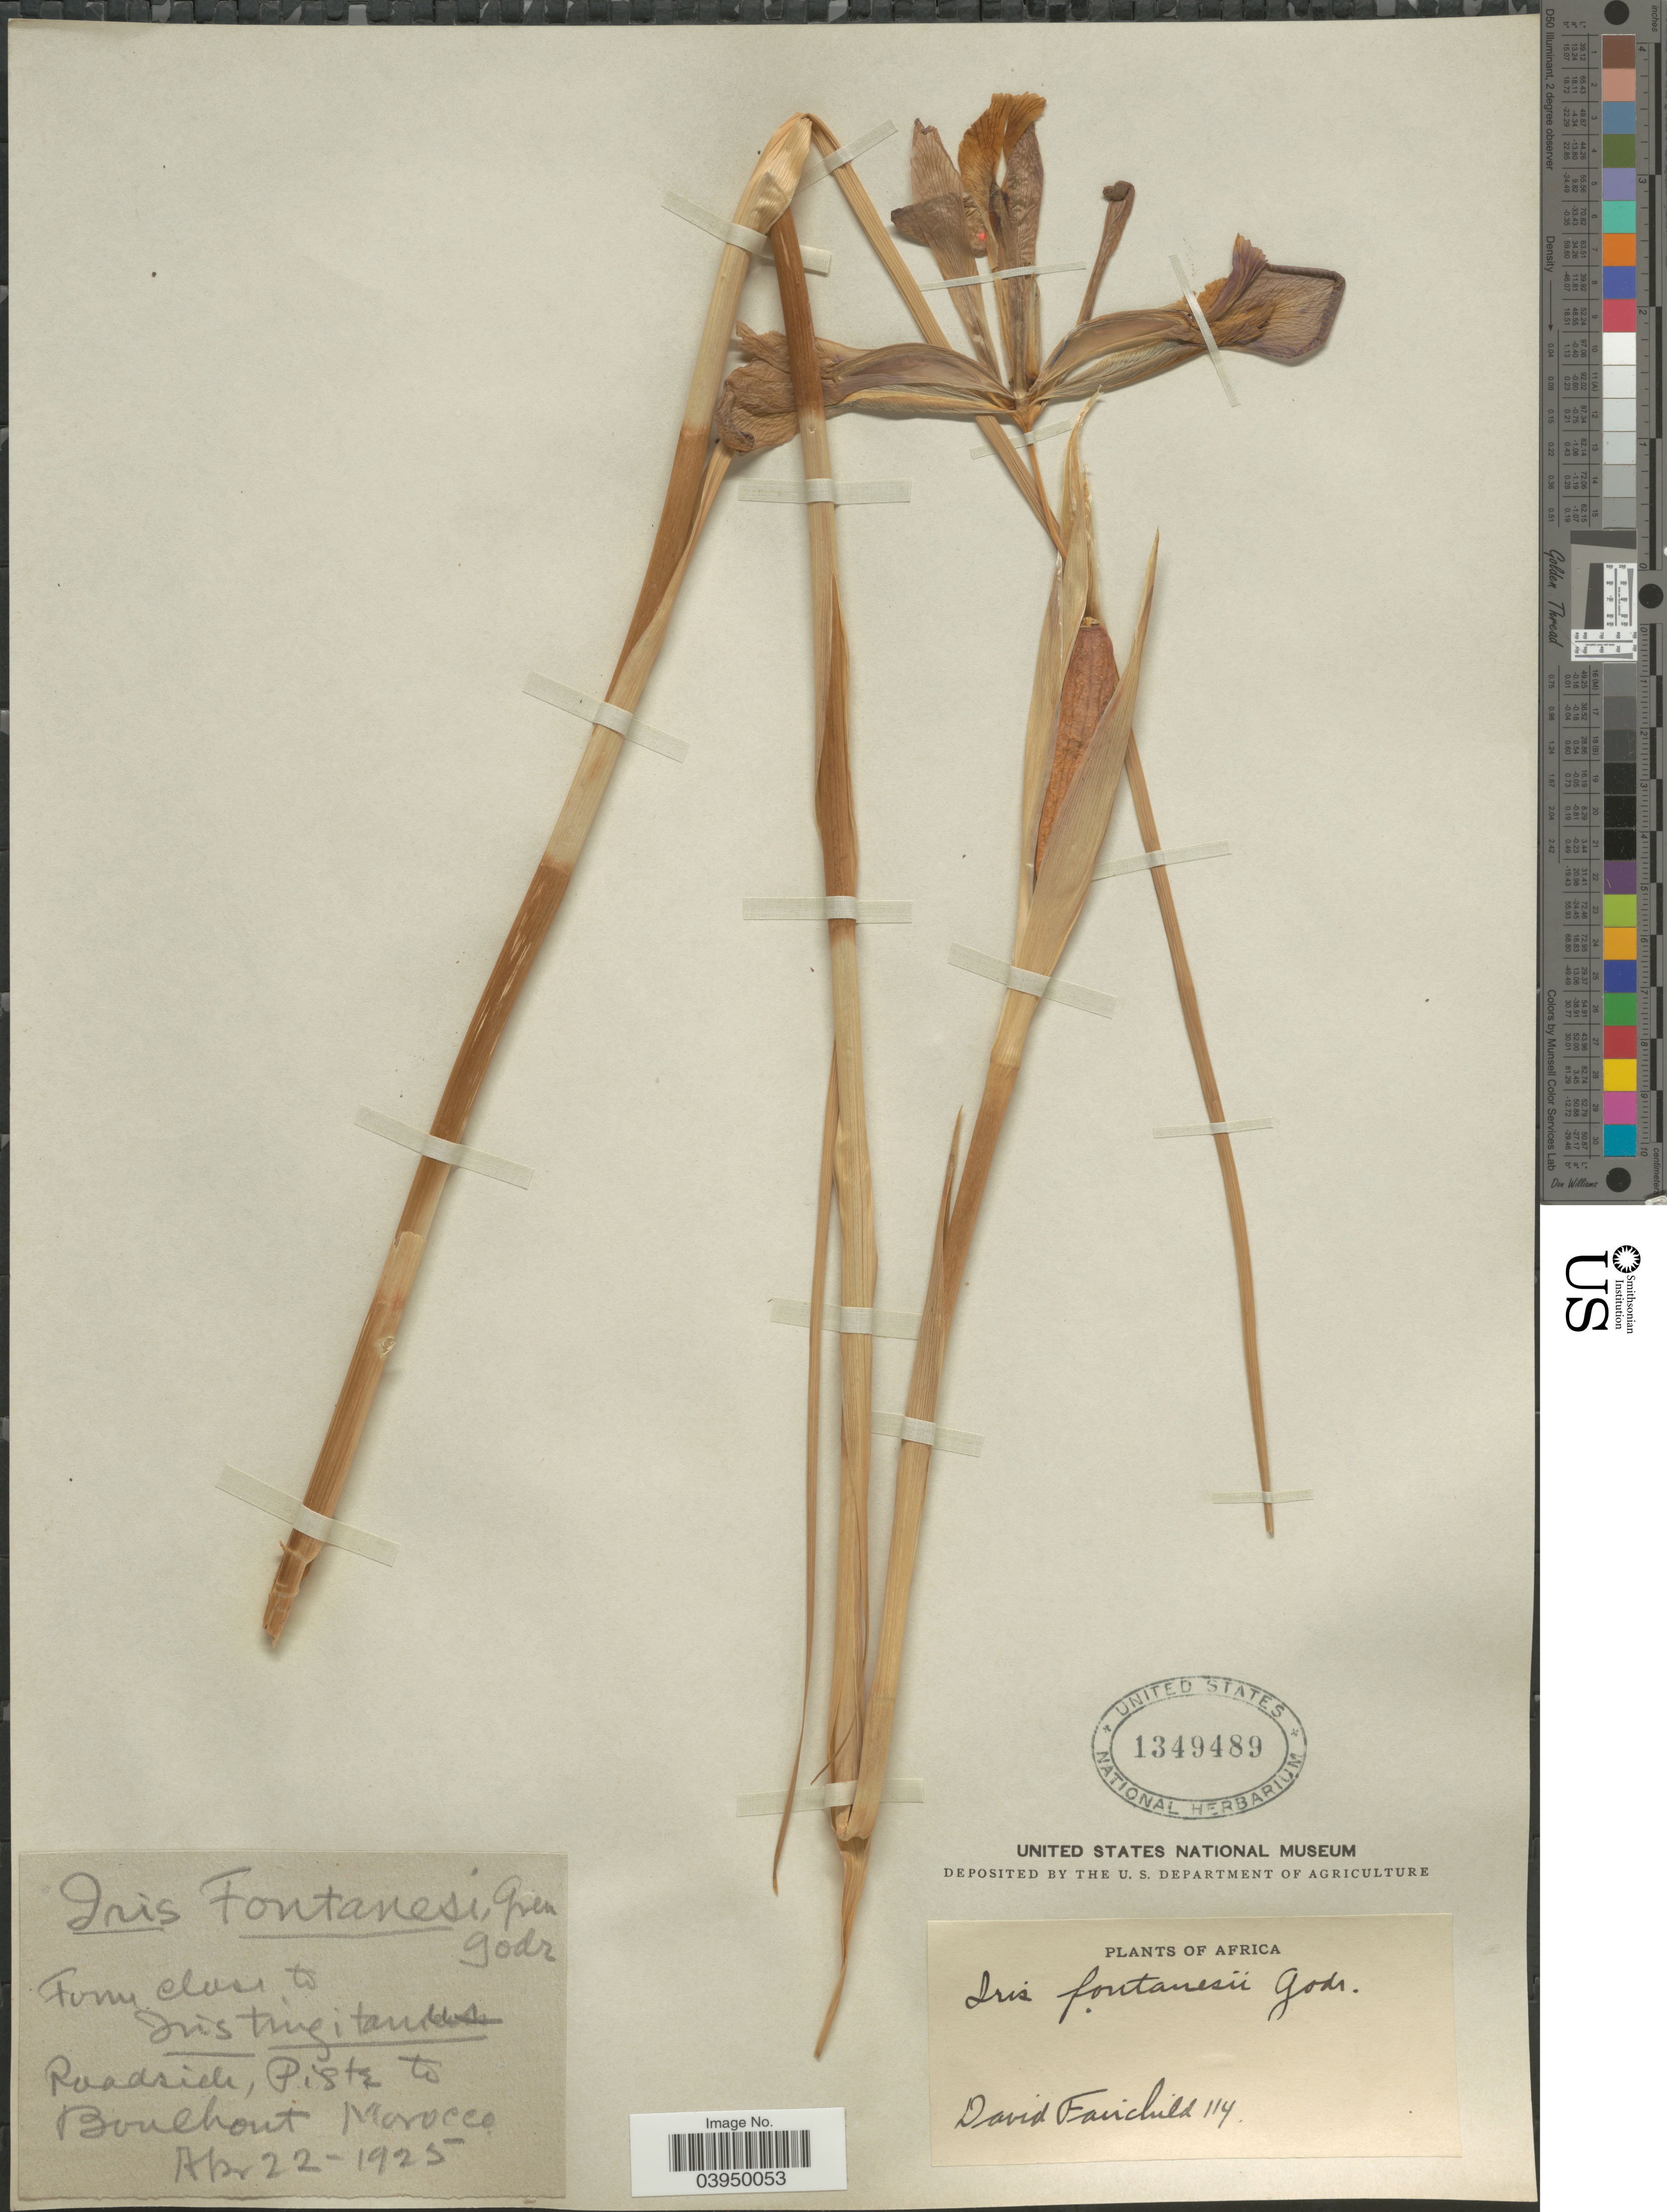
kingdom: Plantae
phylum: Tracheophyta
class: Liliopsida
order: Asparagales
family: Iridaceae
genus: Iris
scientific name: Iris fontanesii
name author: Godr.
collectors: D. Fairchild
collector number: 114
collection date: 1925-04-22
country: Morocco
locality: Roadside, Piste to Boulhout.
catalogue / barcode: US 1349489